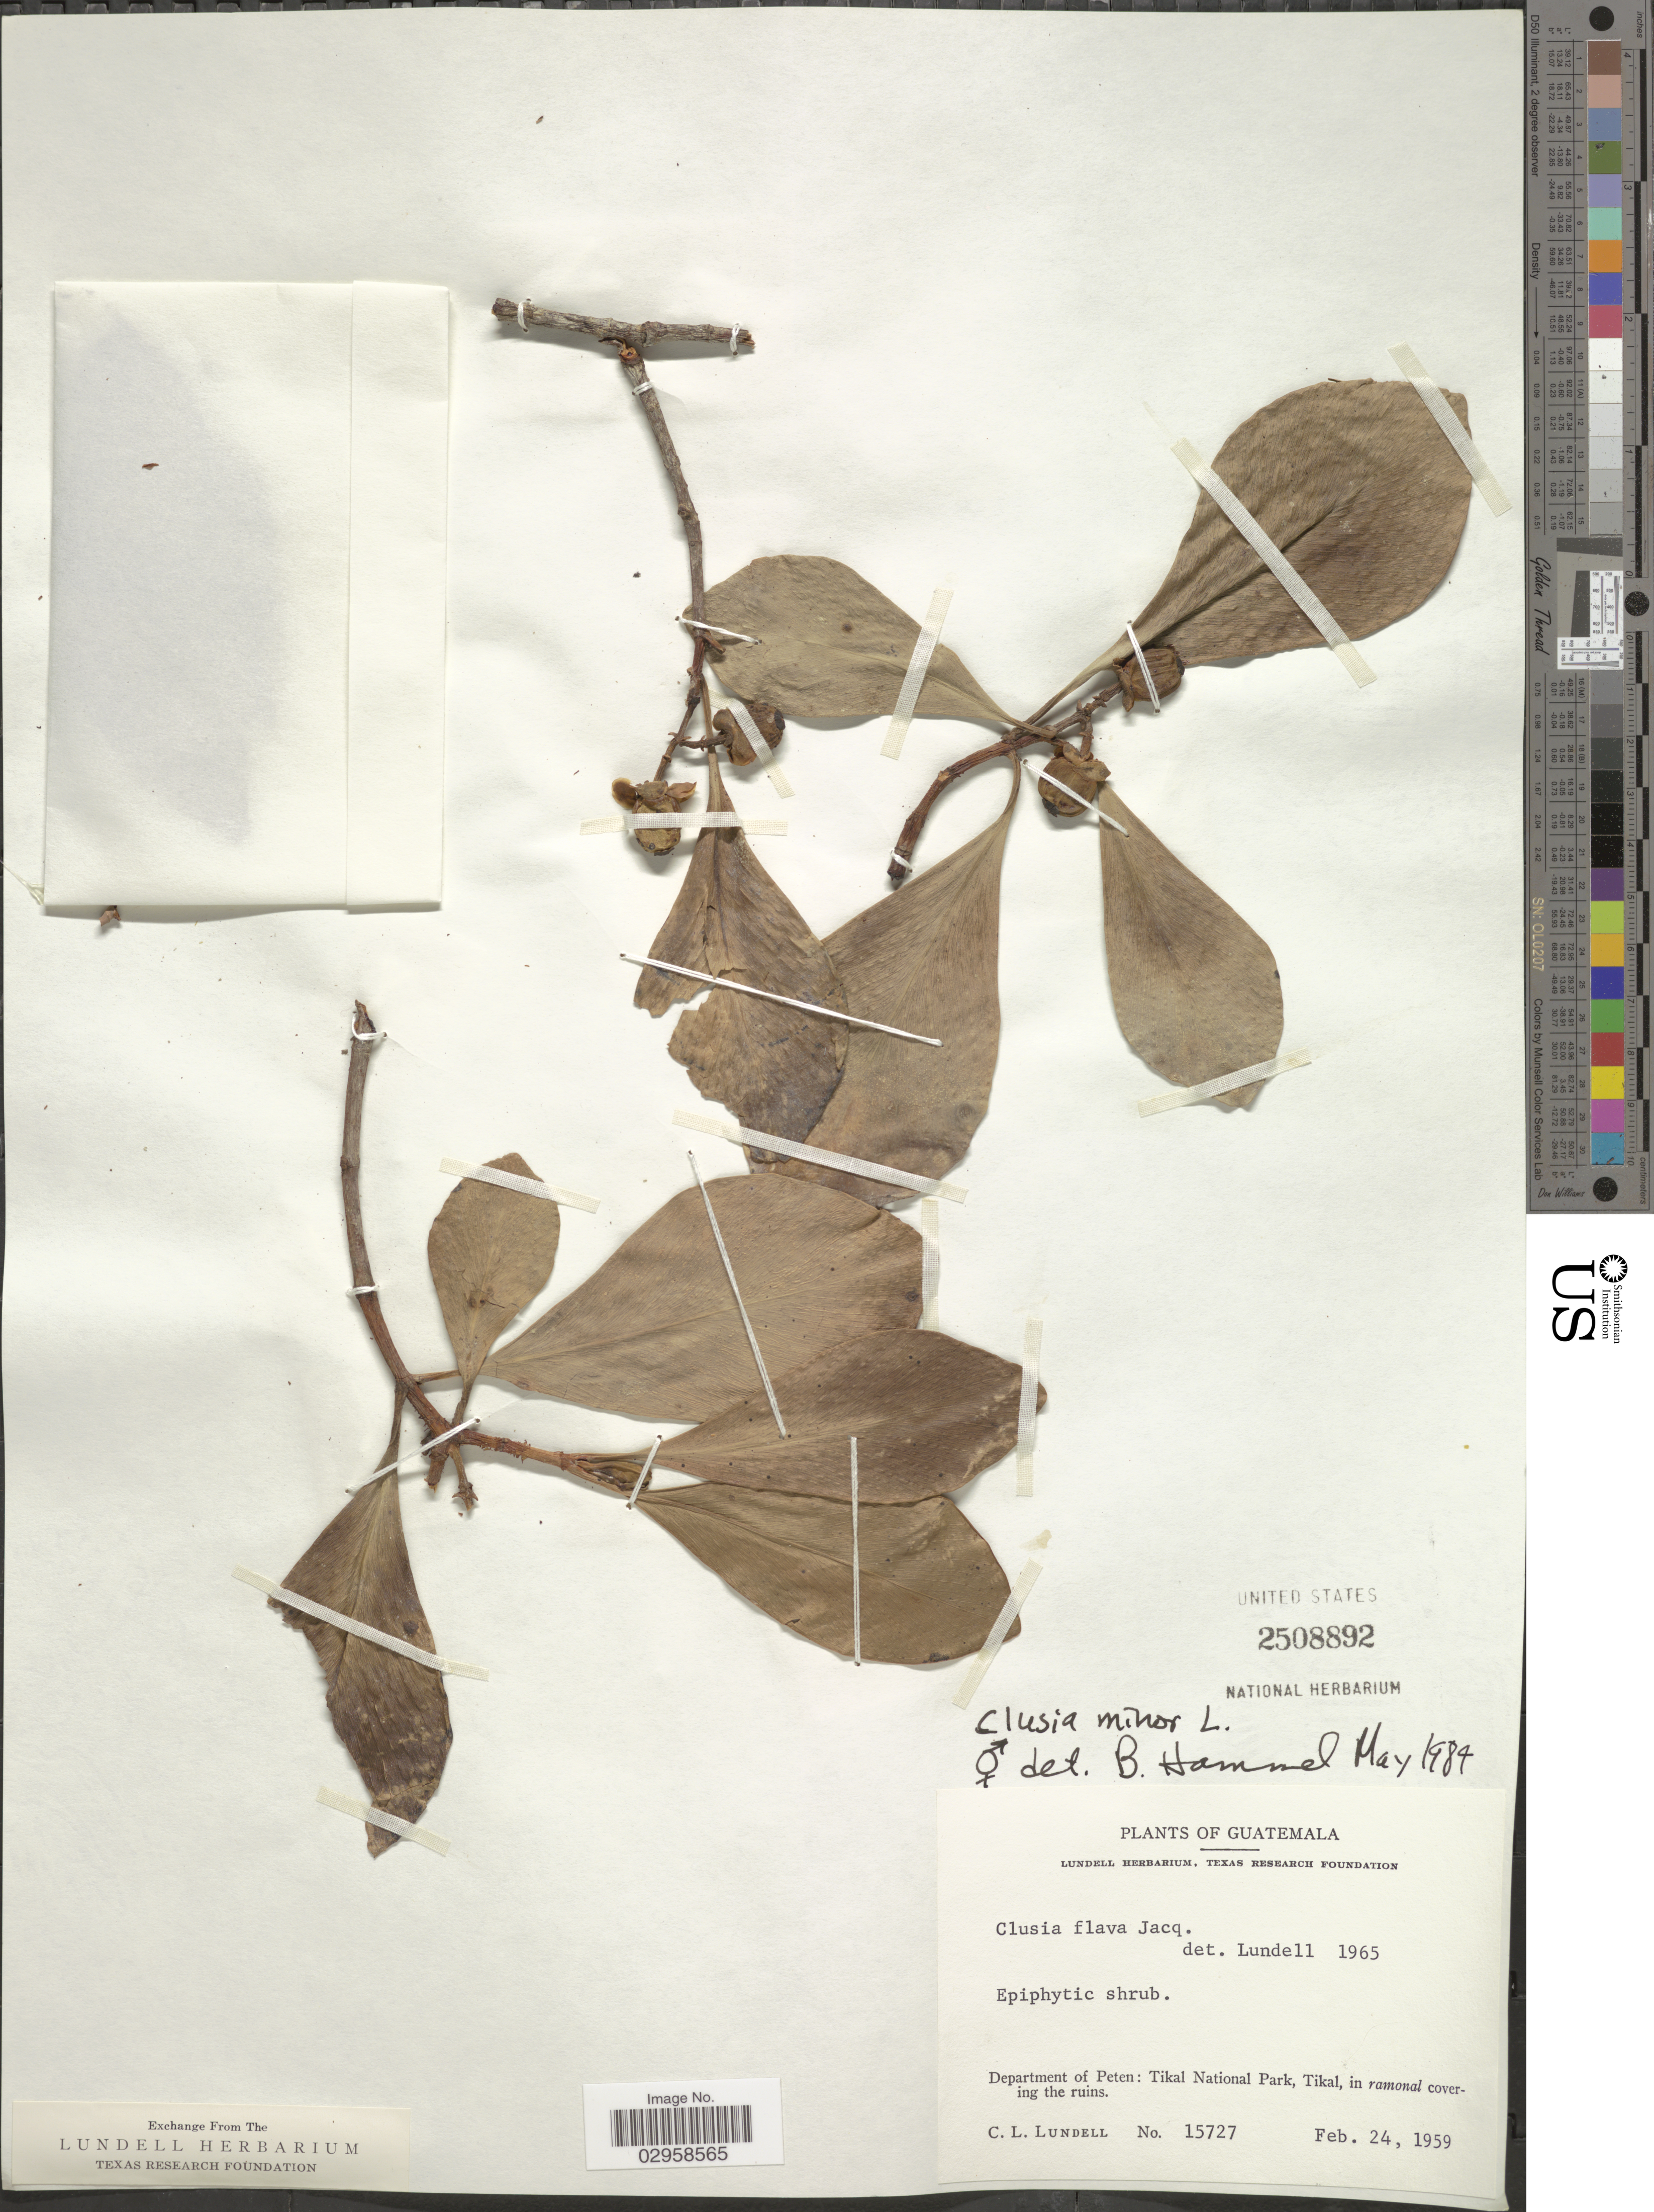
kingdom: Plantae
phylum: Tracheophyta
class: Magnoliopsida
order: Malpighiales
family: Clusiaceae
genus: Clusia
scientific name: Clusia minor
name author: L.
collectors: C. L. Lundell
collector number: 15727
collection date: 1959-02-24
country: Guatemala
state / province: El Petén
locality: Department of Peten: Tikal National Park, Tikal, in ramonal covering the ruins.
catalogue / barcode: US 2508892